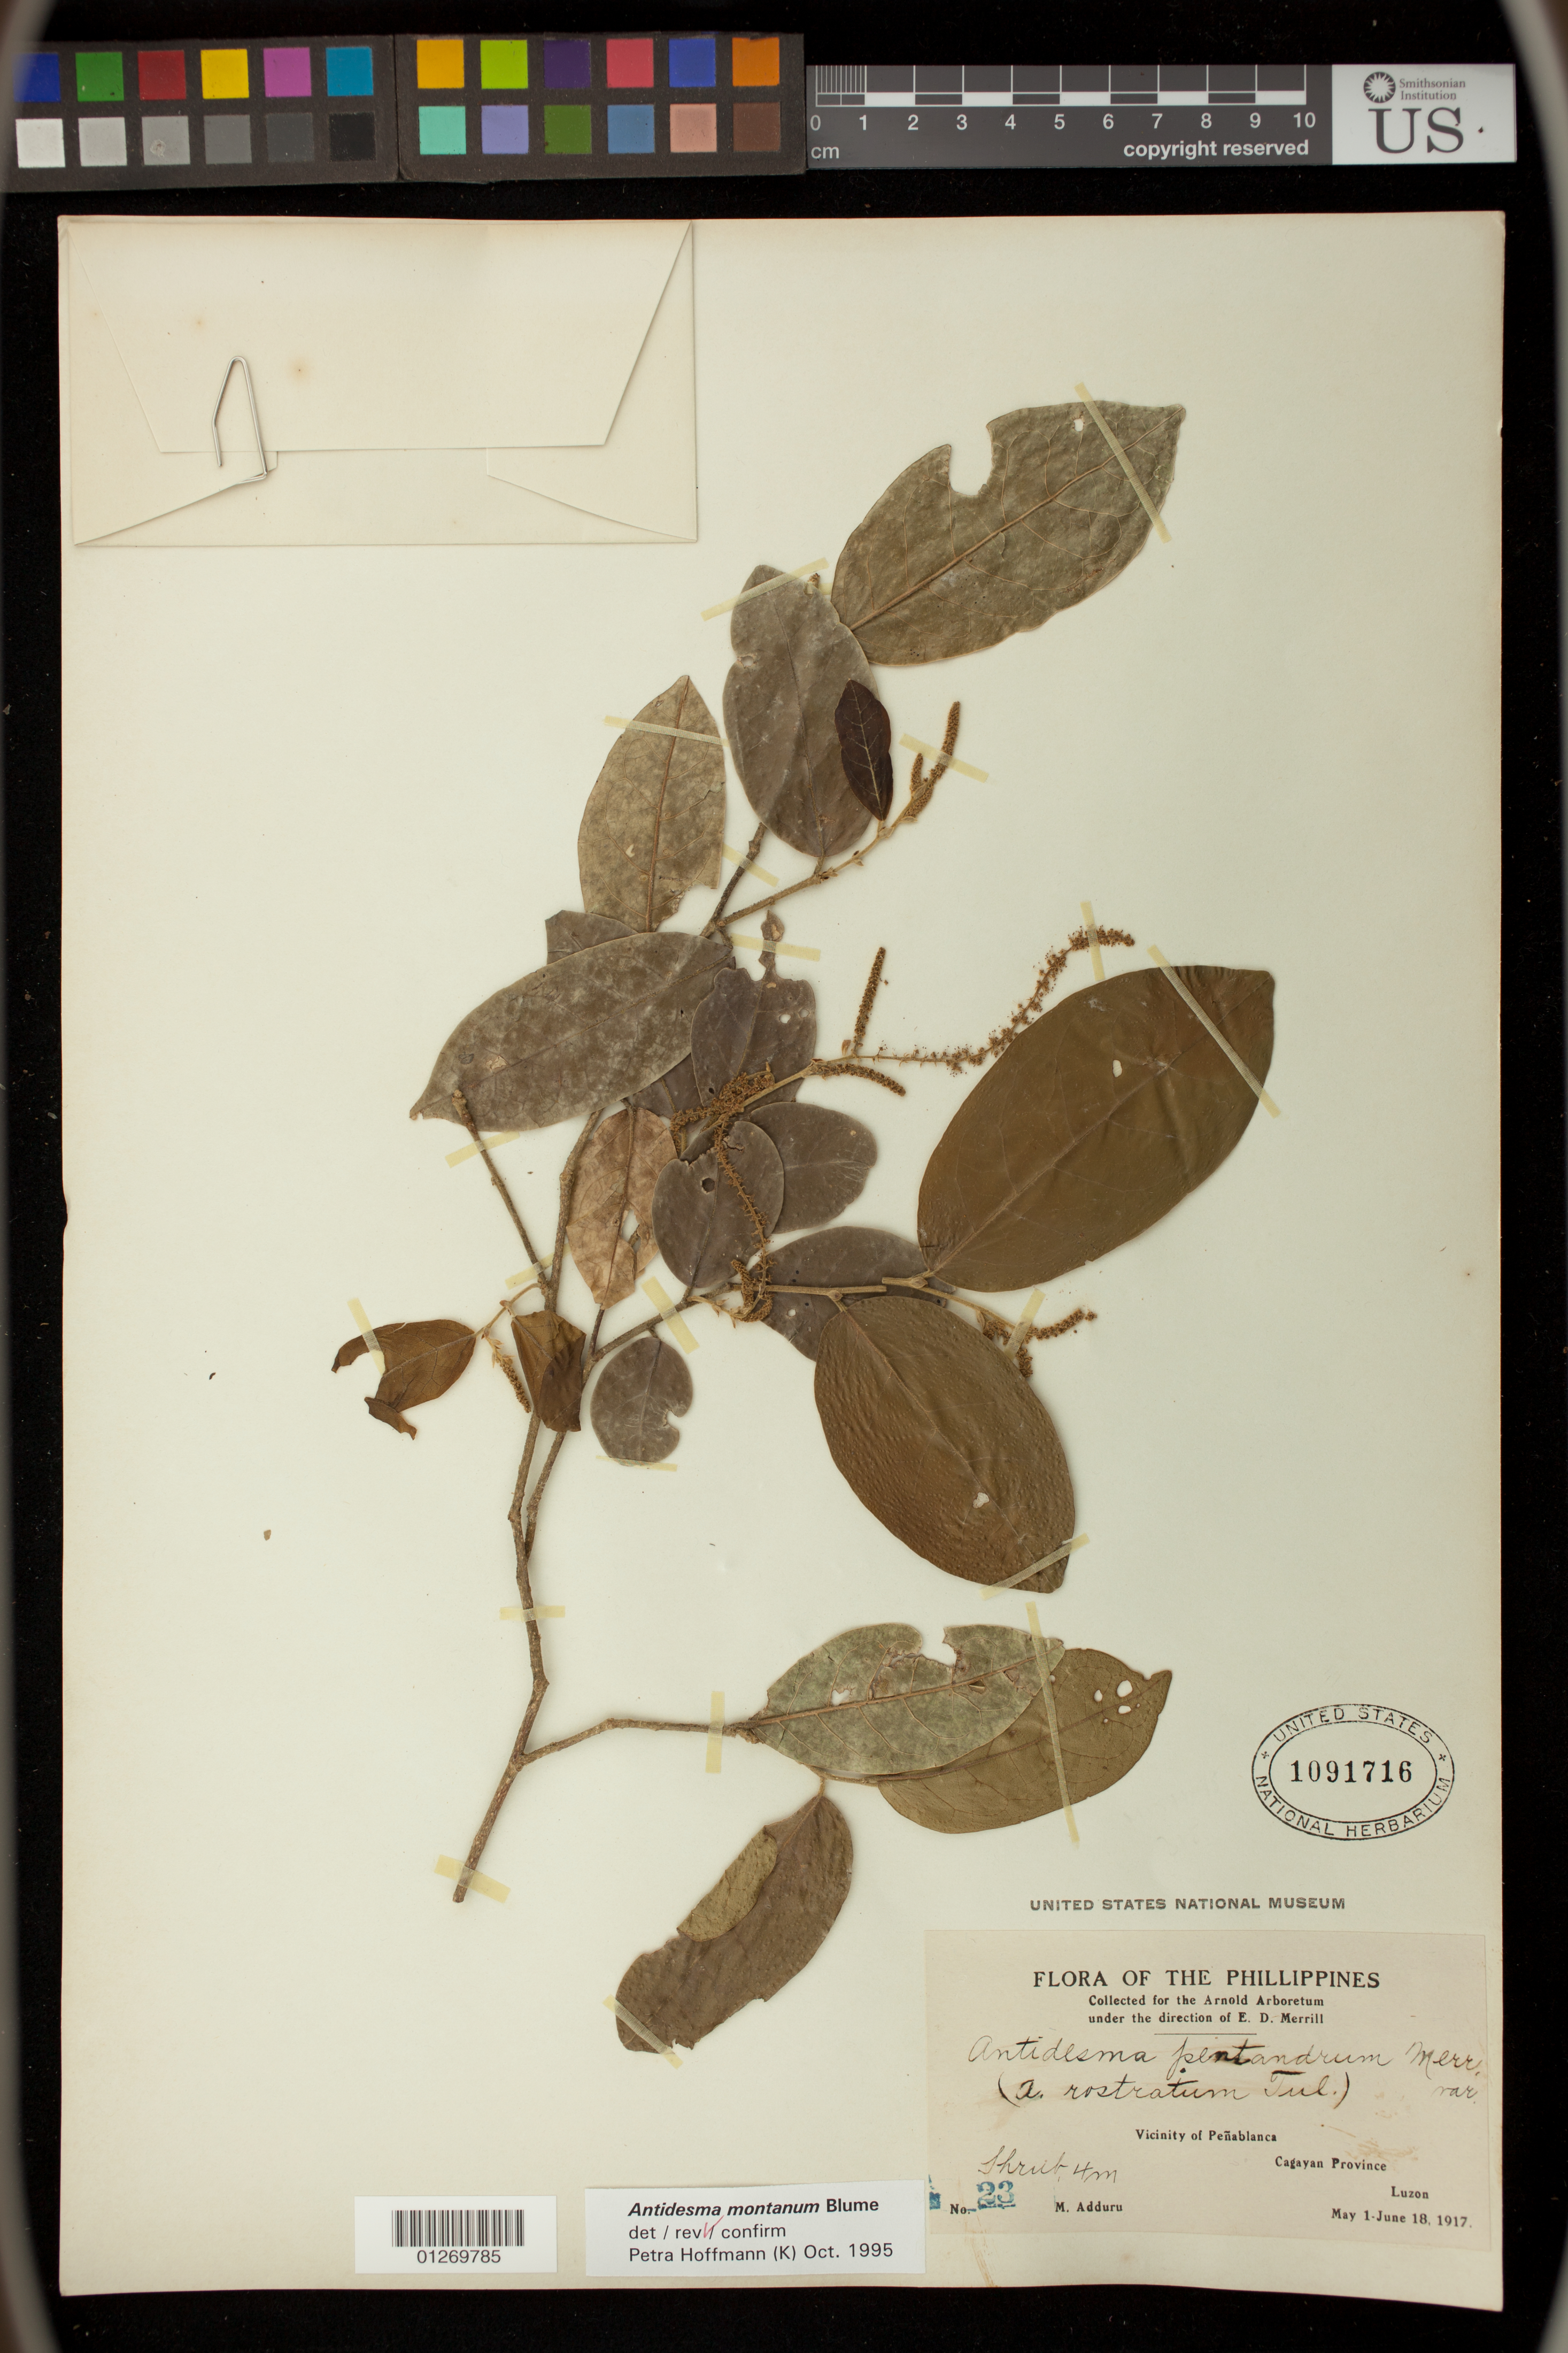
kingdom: Plantae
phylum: Tracheophyta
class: Magnoliopsida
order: Malpighiales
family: Phyllanthaceae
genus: Antidesma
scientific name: Antidesma montanum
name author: Blume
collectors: M. Adduru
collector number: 23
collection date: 1917-05-01/1917-06-18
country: Philippines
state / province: Cagayan Valley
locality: Vicinity of Penablanca,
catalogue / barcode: US 1091716